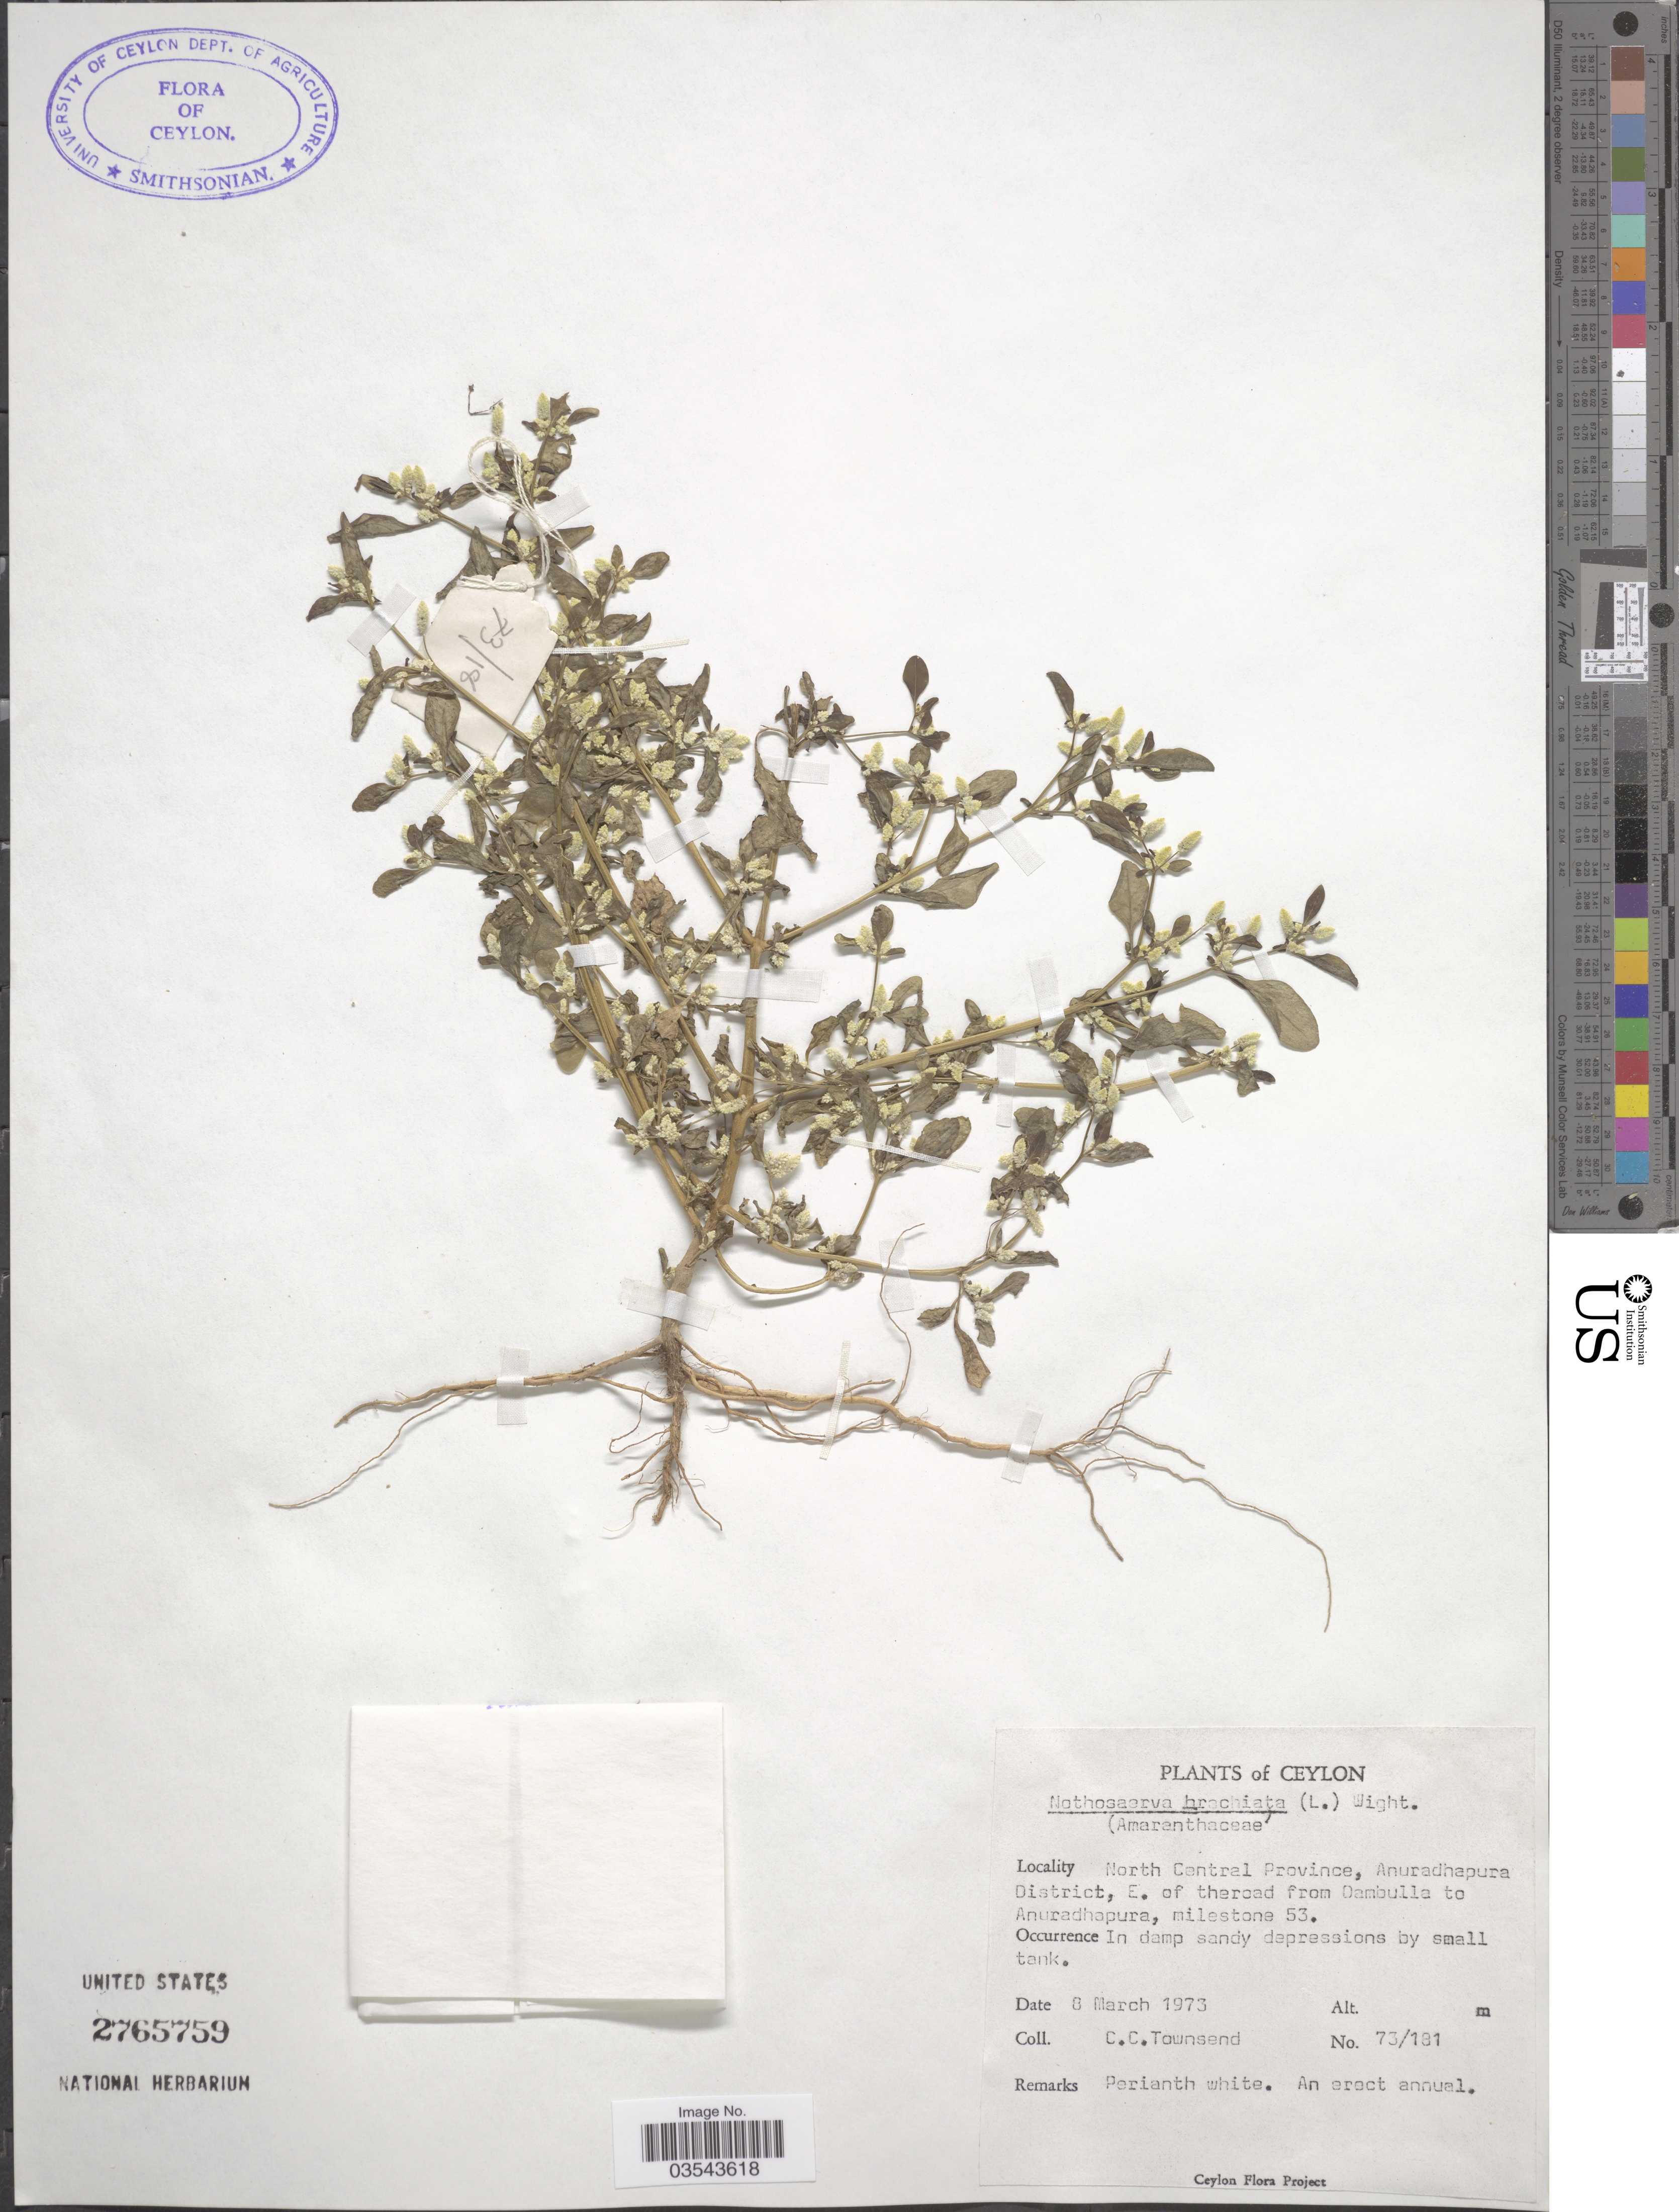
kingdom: Plantae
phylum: Tracheophyta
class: Magnoliopsida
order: Caryophyllales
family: Amaranthaceae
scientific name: Nothosaerua brachiata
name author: Baill.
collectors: C. C. Townsend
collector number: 73/181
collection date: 1973-03-08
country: Sri Lanka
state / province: North Central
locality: Ceylon. Anuradhapura District, E. of theroad from Dambulla to Anuradhapura, milestone 53.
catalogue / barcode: US 2765759